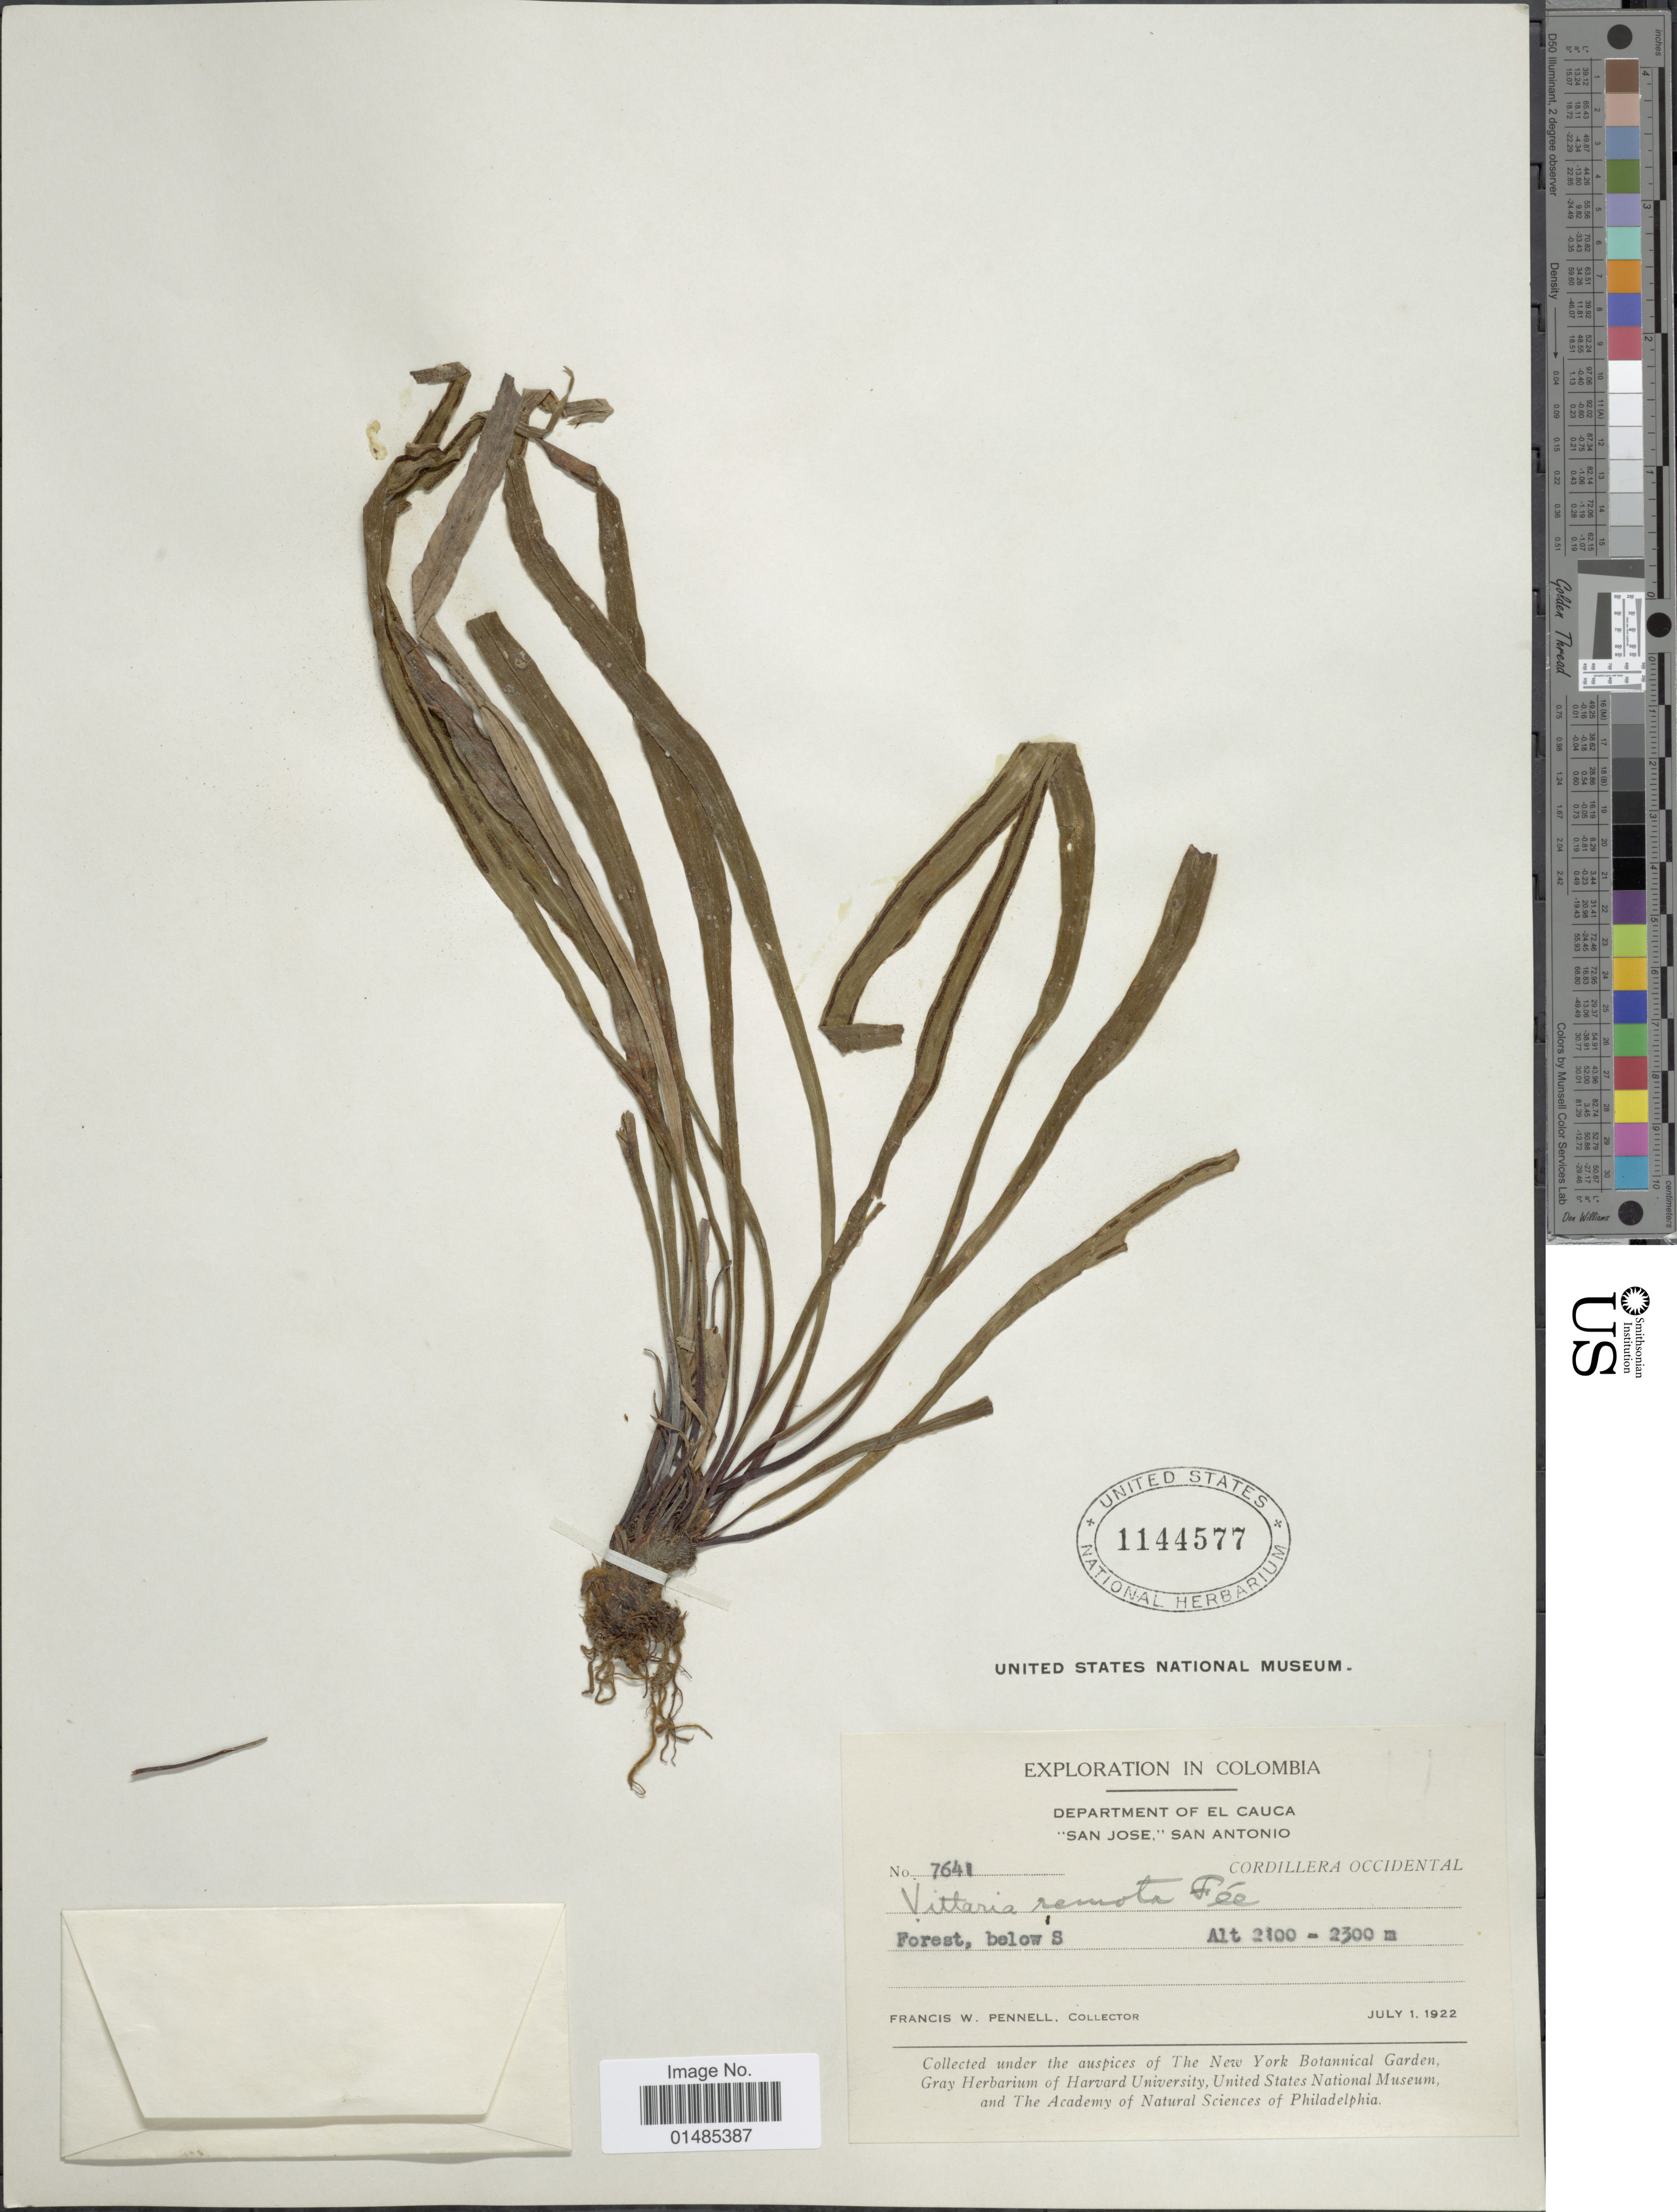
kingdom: Plantae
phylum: Tracheophyta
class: Polypodiopsida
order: Polypodiales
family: Pteridaceae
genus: Radiovittaria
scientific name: Radiovittaria remota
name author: (Fée) E.H. Crane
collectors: F. W. Pennell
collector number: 7641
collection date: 1922-07-01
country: Colombia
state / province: Cauca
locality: Department of El Cauca. "San Jose", San Antonio. Cordillera Occidental. Forest, below S.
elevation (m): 2100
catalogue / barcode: US 1144577